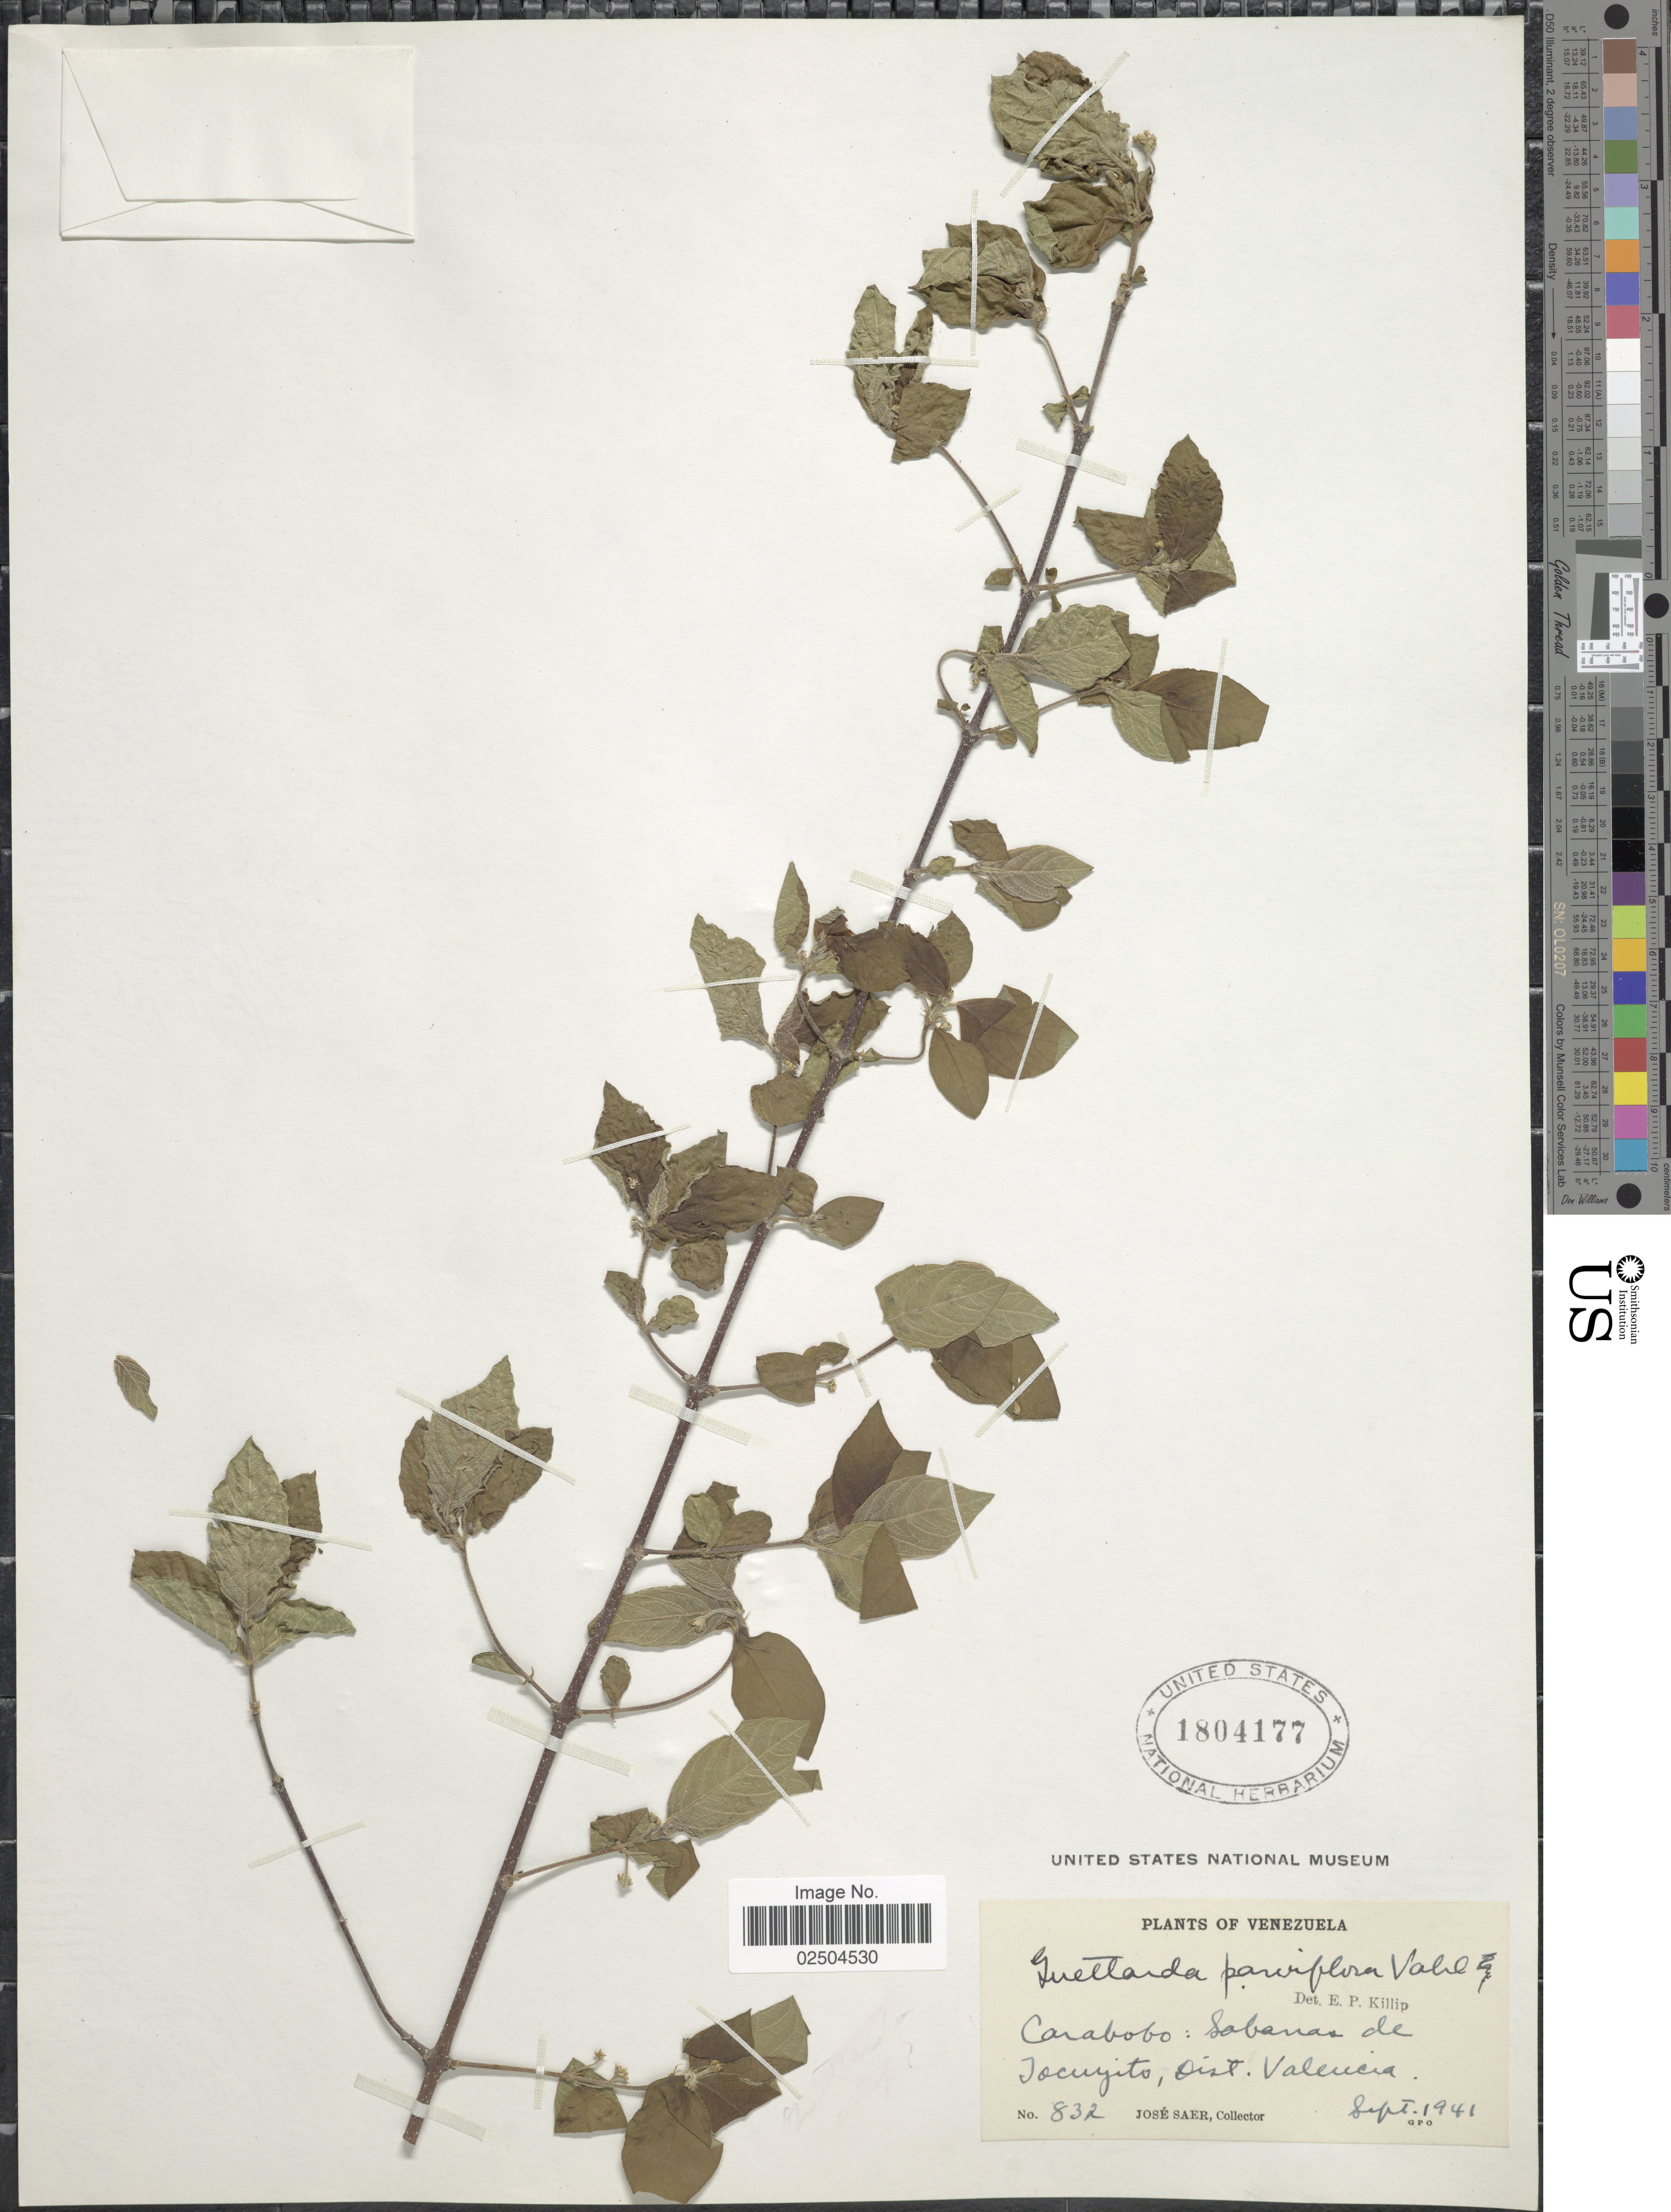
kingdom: Plantae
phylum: Tracheophyta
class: Magnoliopsida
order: Gentianales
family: Rubiaceae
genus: Guettarda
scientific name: Guettarda parviflora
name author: Vahl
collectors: J. Saer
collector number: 832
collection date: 1941-09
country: Venezuela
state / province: Carabobo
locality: Carabobo, Sabanas de Jocuyito, Dist. Valencia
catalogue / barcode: US 1804177